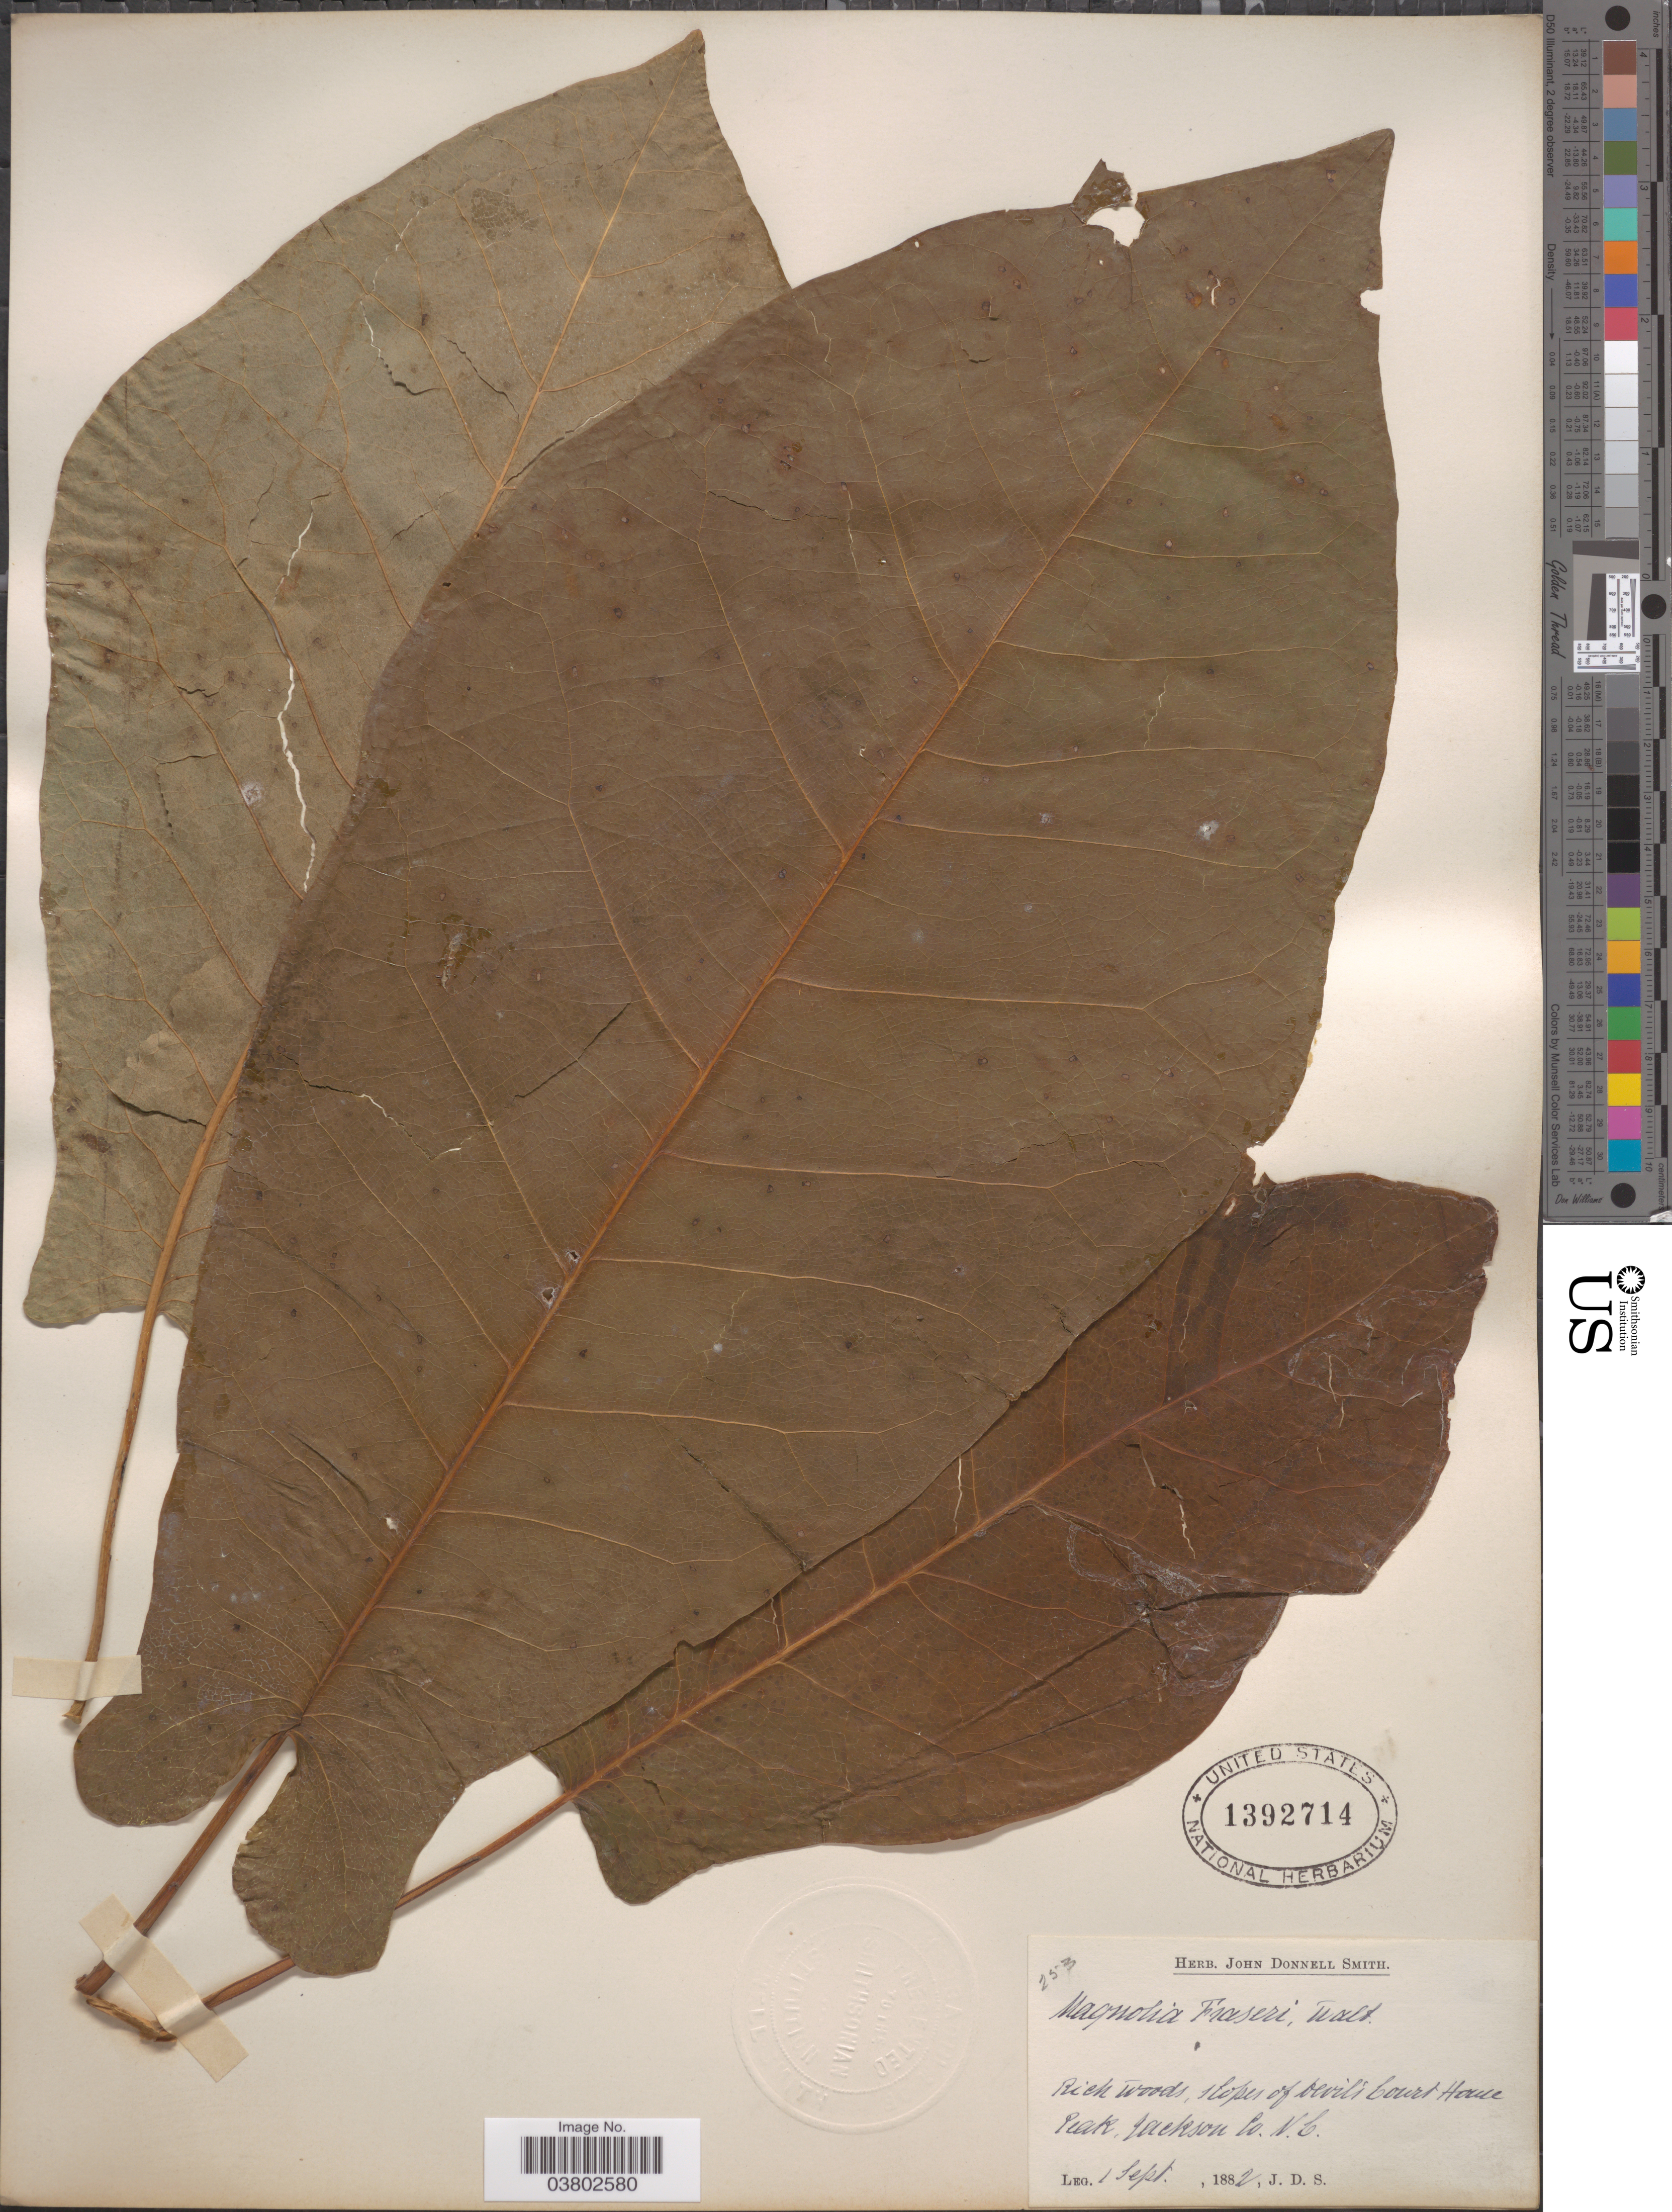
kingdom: Plantae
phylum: Tracheophyta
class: Magnoliopsida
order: Magnoliales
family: Magnoliaceae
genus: Magnolia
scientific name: Magnolia fraseri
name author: Walter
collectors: J. Donnell Smith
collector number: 253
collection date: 1882-09-01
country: United States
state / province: North Carolina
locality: Rich woods, slopes of Devil's Court House Peak, Jackson Co.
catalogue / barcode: US 1392714